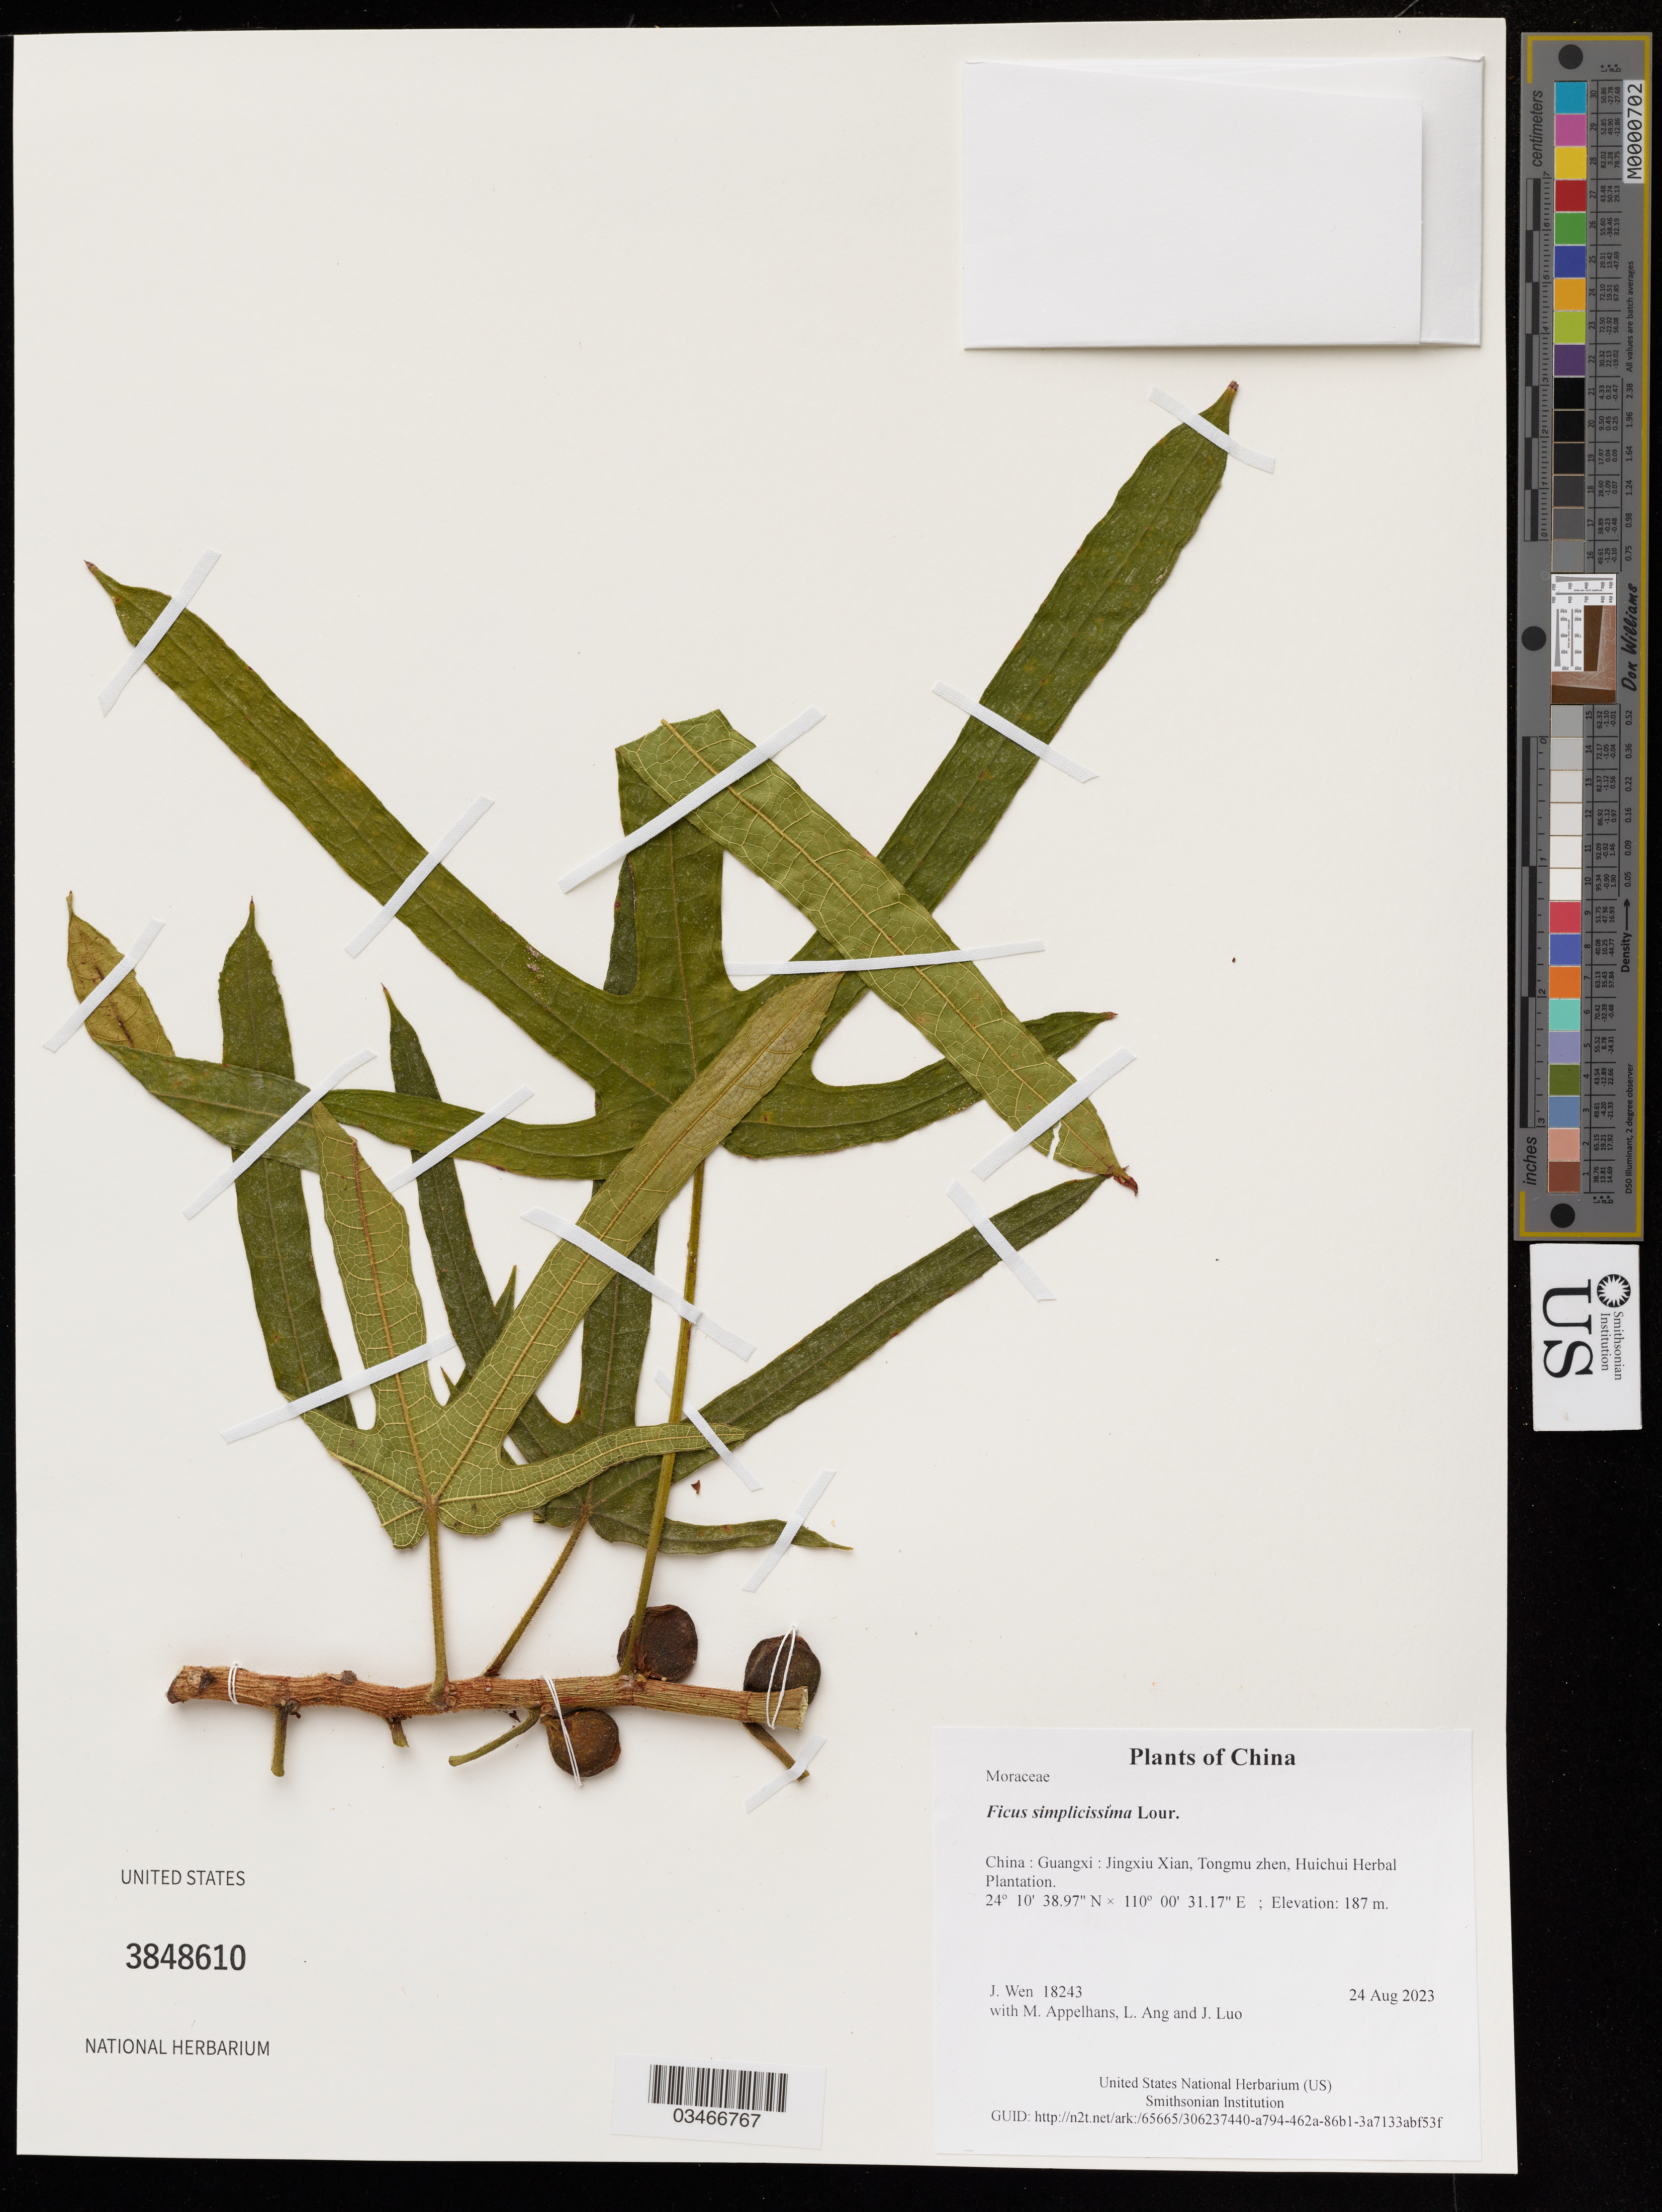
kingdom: Plantae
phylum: Tracheophyta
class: Magnoliopsida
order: Rosales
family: Moraceae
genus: Ficus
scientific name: Ficus simplicissima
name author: Lour.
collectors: J. Wen, M. Appelhans, L. Ang & J. Luo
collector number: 18243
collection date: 2023-08-24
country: China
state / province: Guangxi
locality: Jingxiu Xian, Tongmu zhen, Huichui Herbal Plantation.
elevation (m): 187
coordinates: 24.177491 N, 110.008657 E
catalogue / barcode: US 3848610